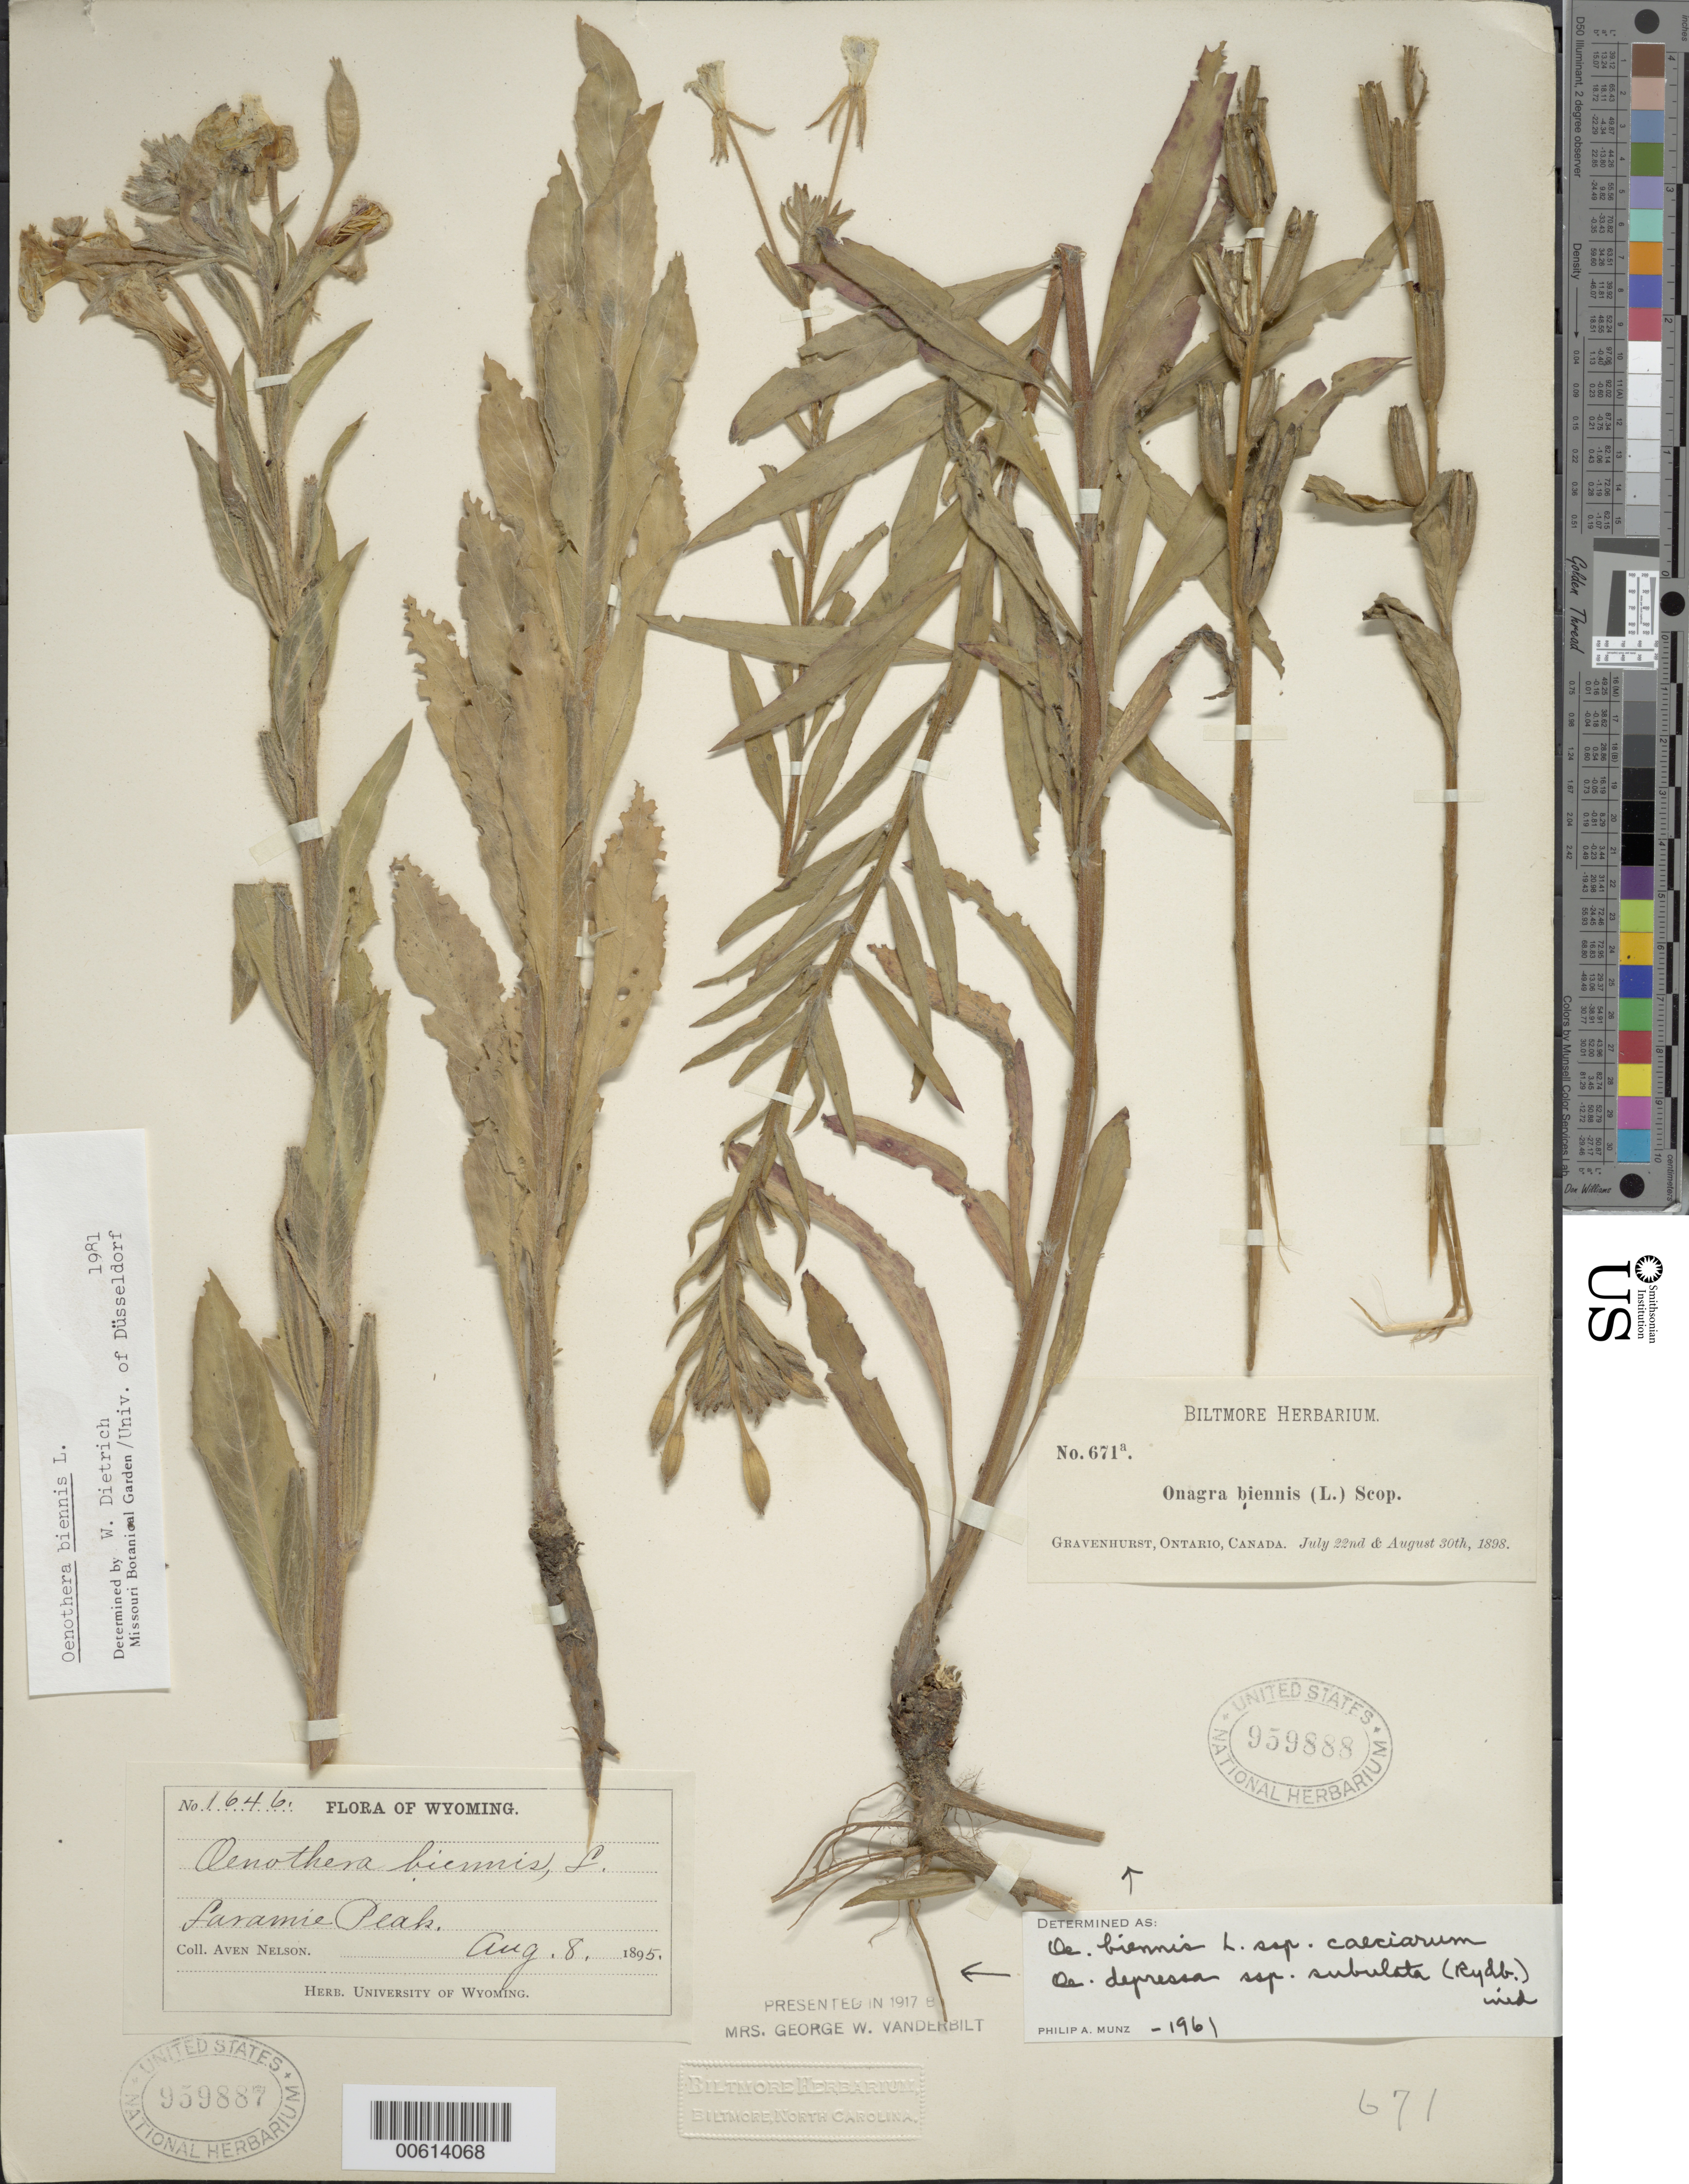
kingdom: Plantae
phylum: Tracheophyta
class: Magnoliopsida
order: Myrtales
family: Onagraceae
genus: Oenothera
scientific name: Oenothera biennis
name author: L.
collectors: A. Nelson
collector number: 1646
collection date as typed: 08 Aug 1895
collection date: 1895-08-08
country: United States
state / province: Wyoming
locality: Laramie Peak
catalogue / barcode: US 959887